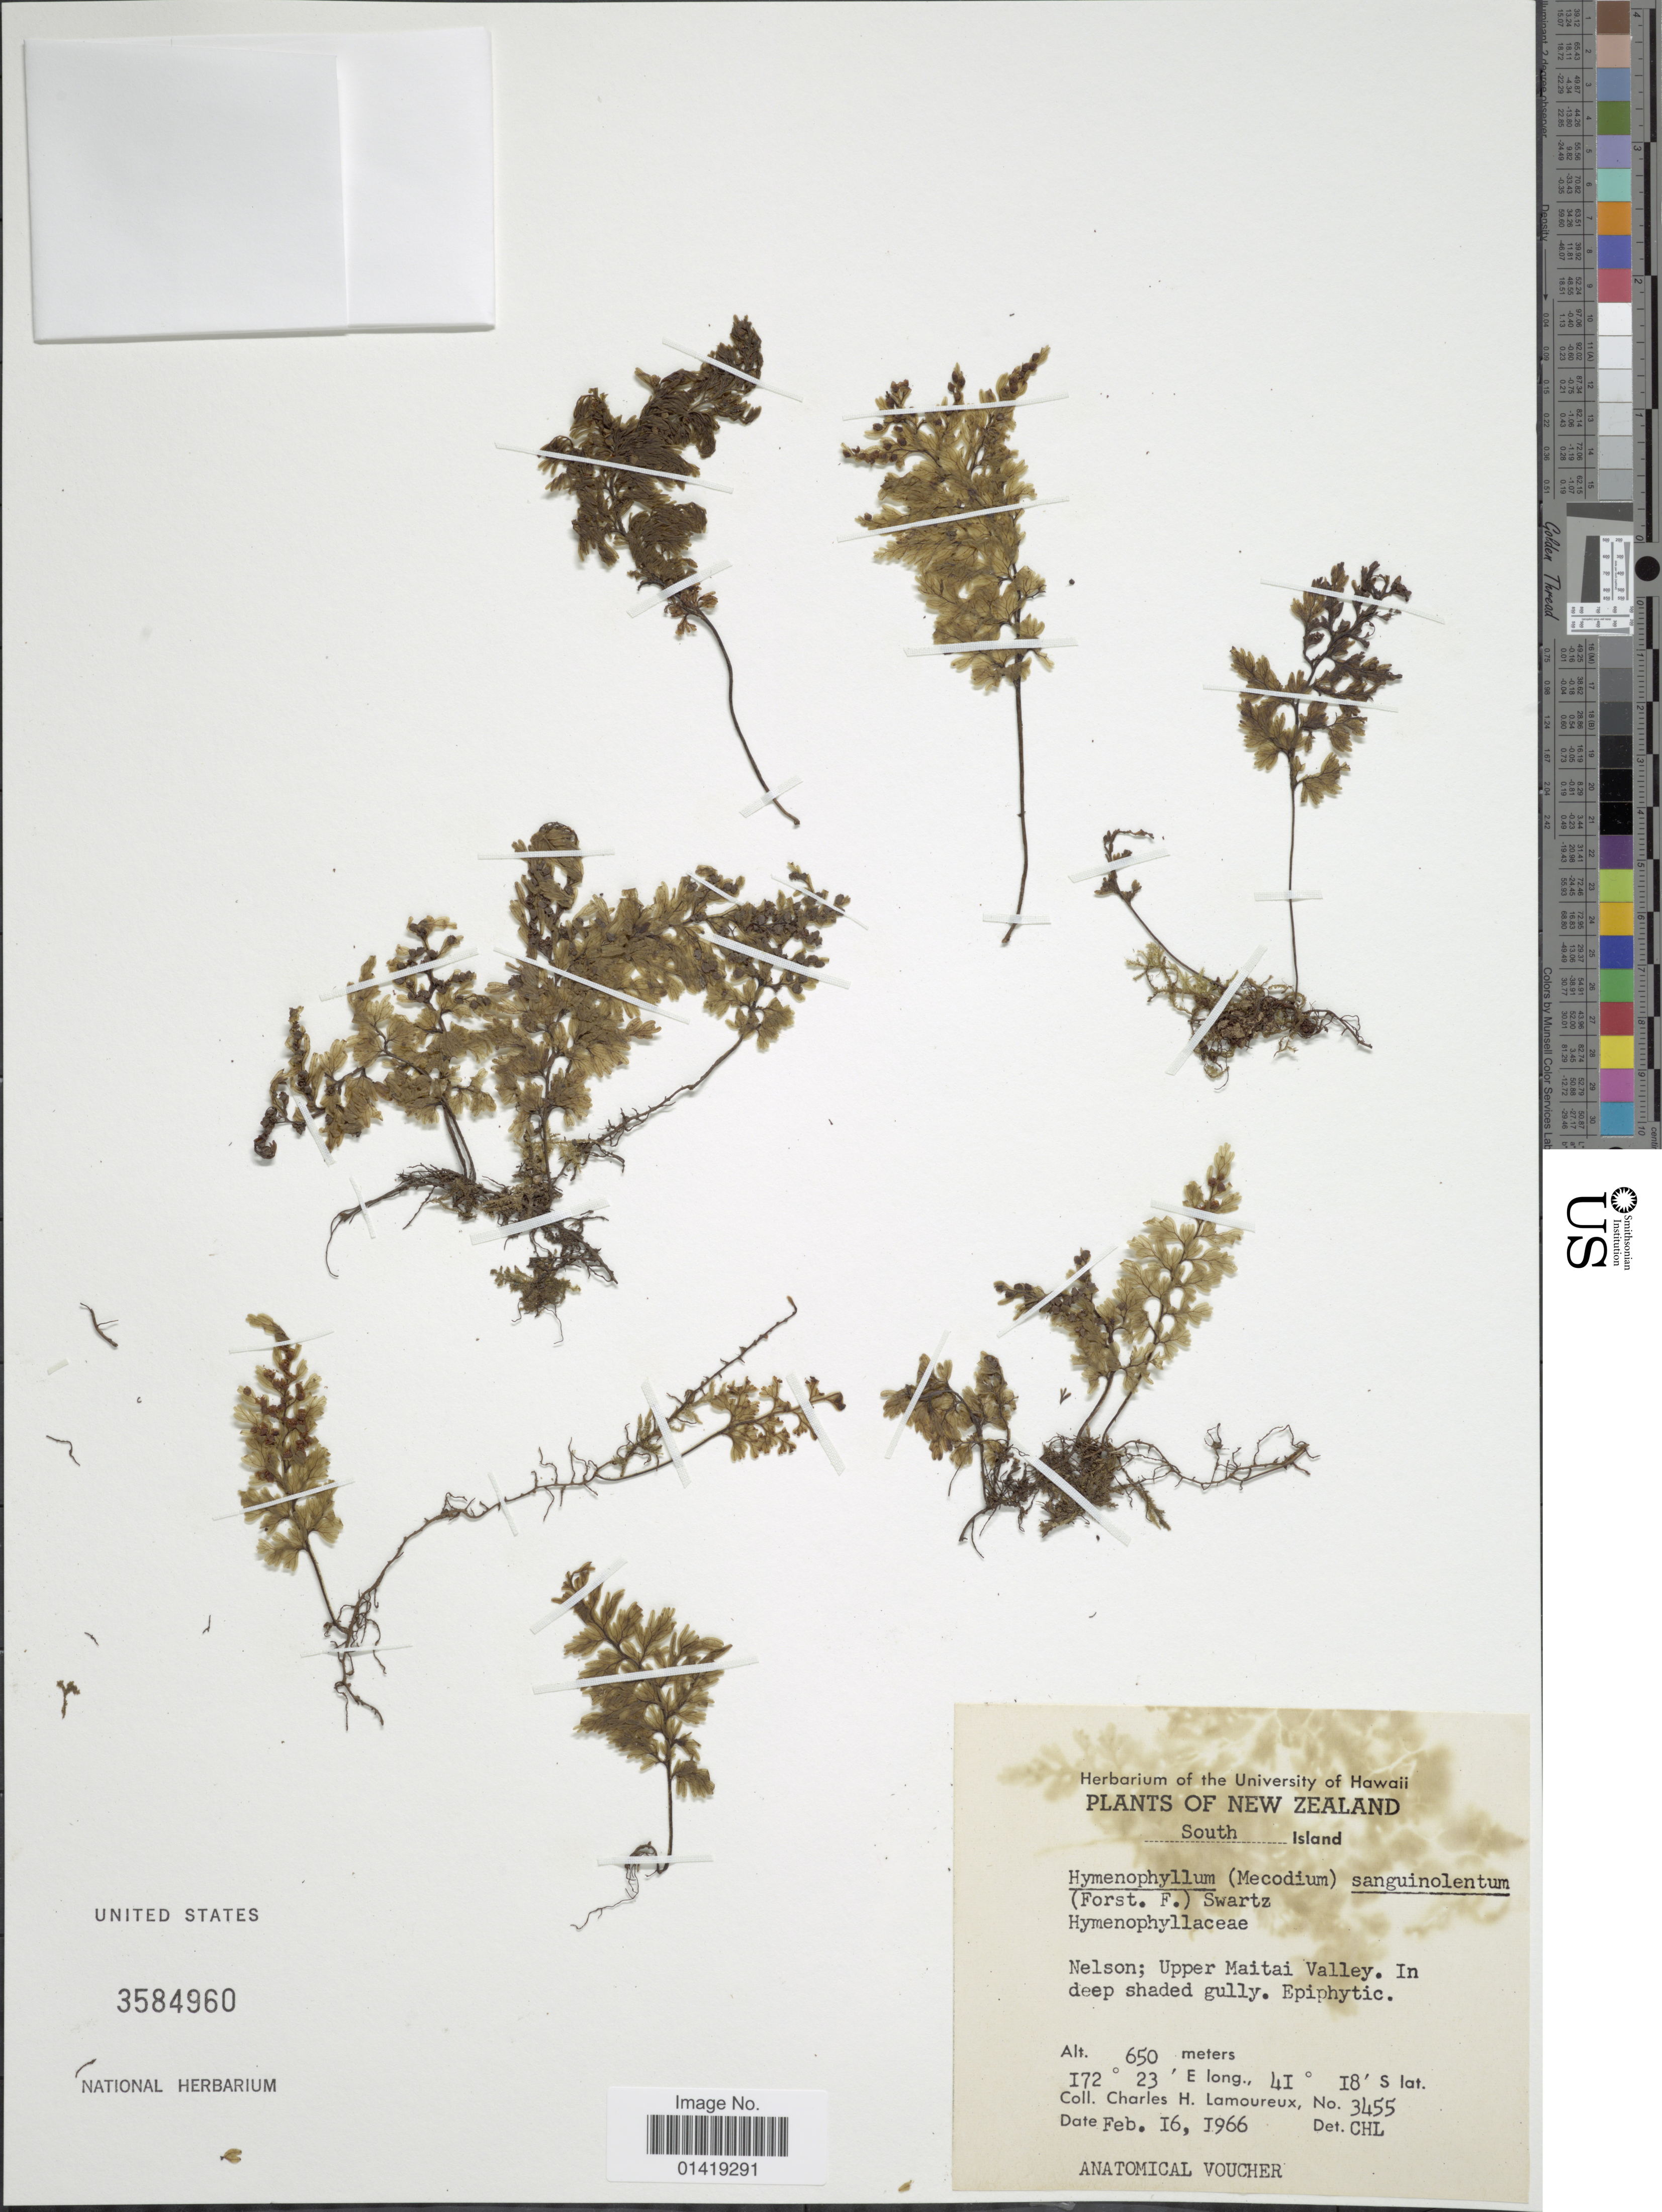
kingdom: Plantae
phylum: Tracheophyta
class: Polypodiopsida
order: Hymenophyllales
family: Hymenophyllaceae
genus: Hymenophyllum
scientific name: Hymenophyllum sanguinolentum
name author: (G. Forst.) Sw.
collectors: C. H. Lamoureux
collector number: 3455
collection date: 1966-02-16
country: New Zealand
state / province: Nelson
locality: South Island Nelson upper Maitai valley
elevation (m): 650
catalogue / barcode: US 3584960